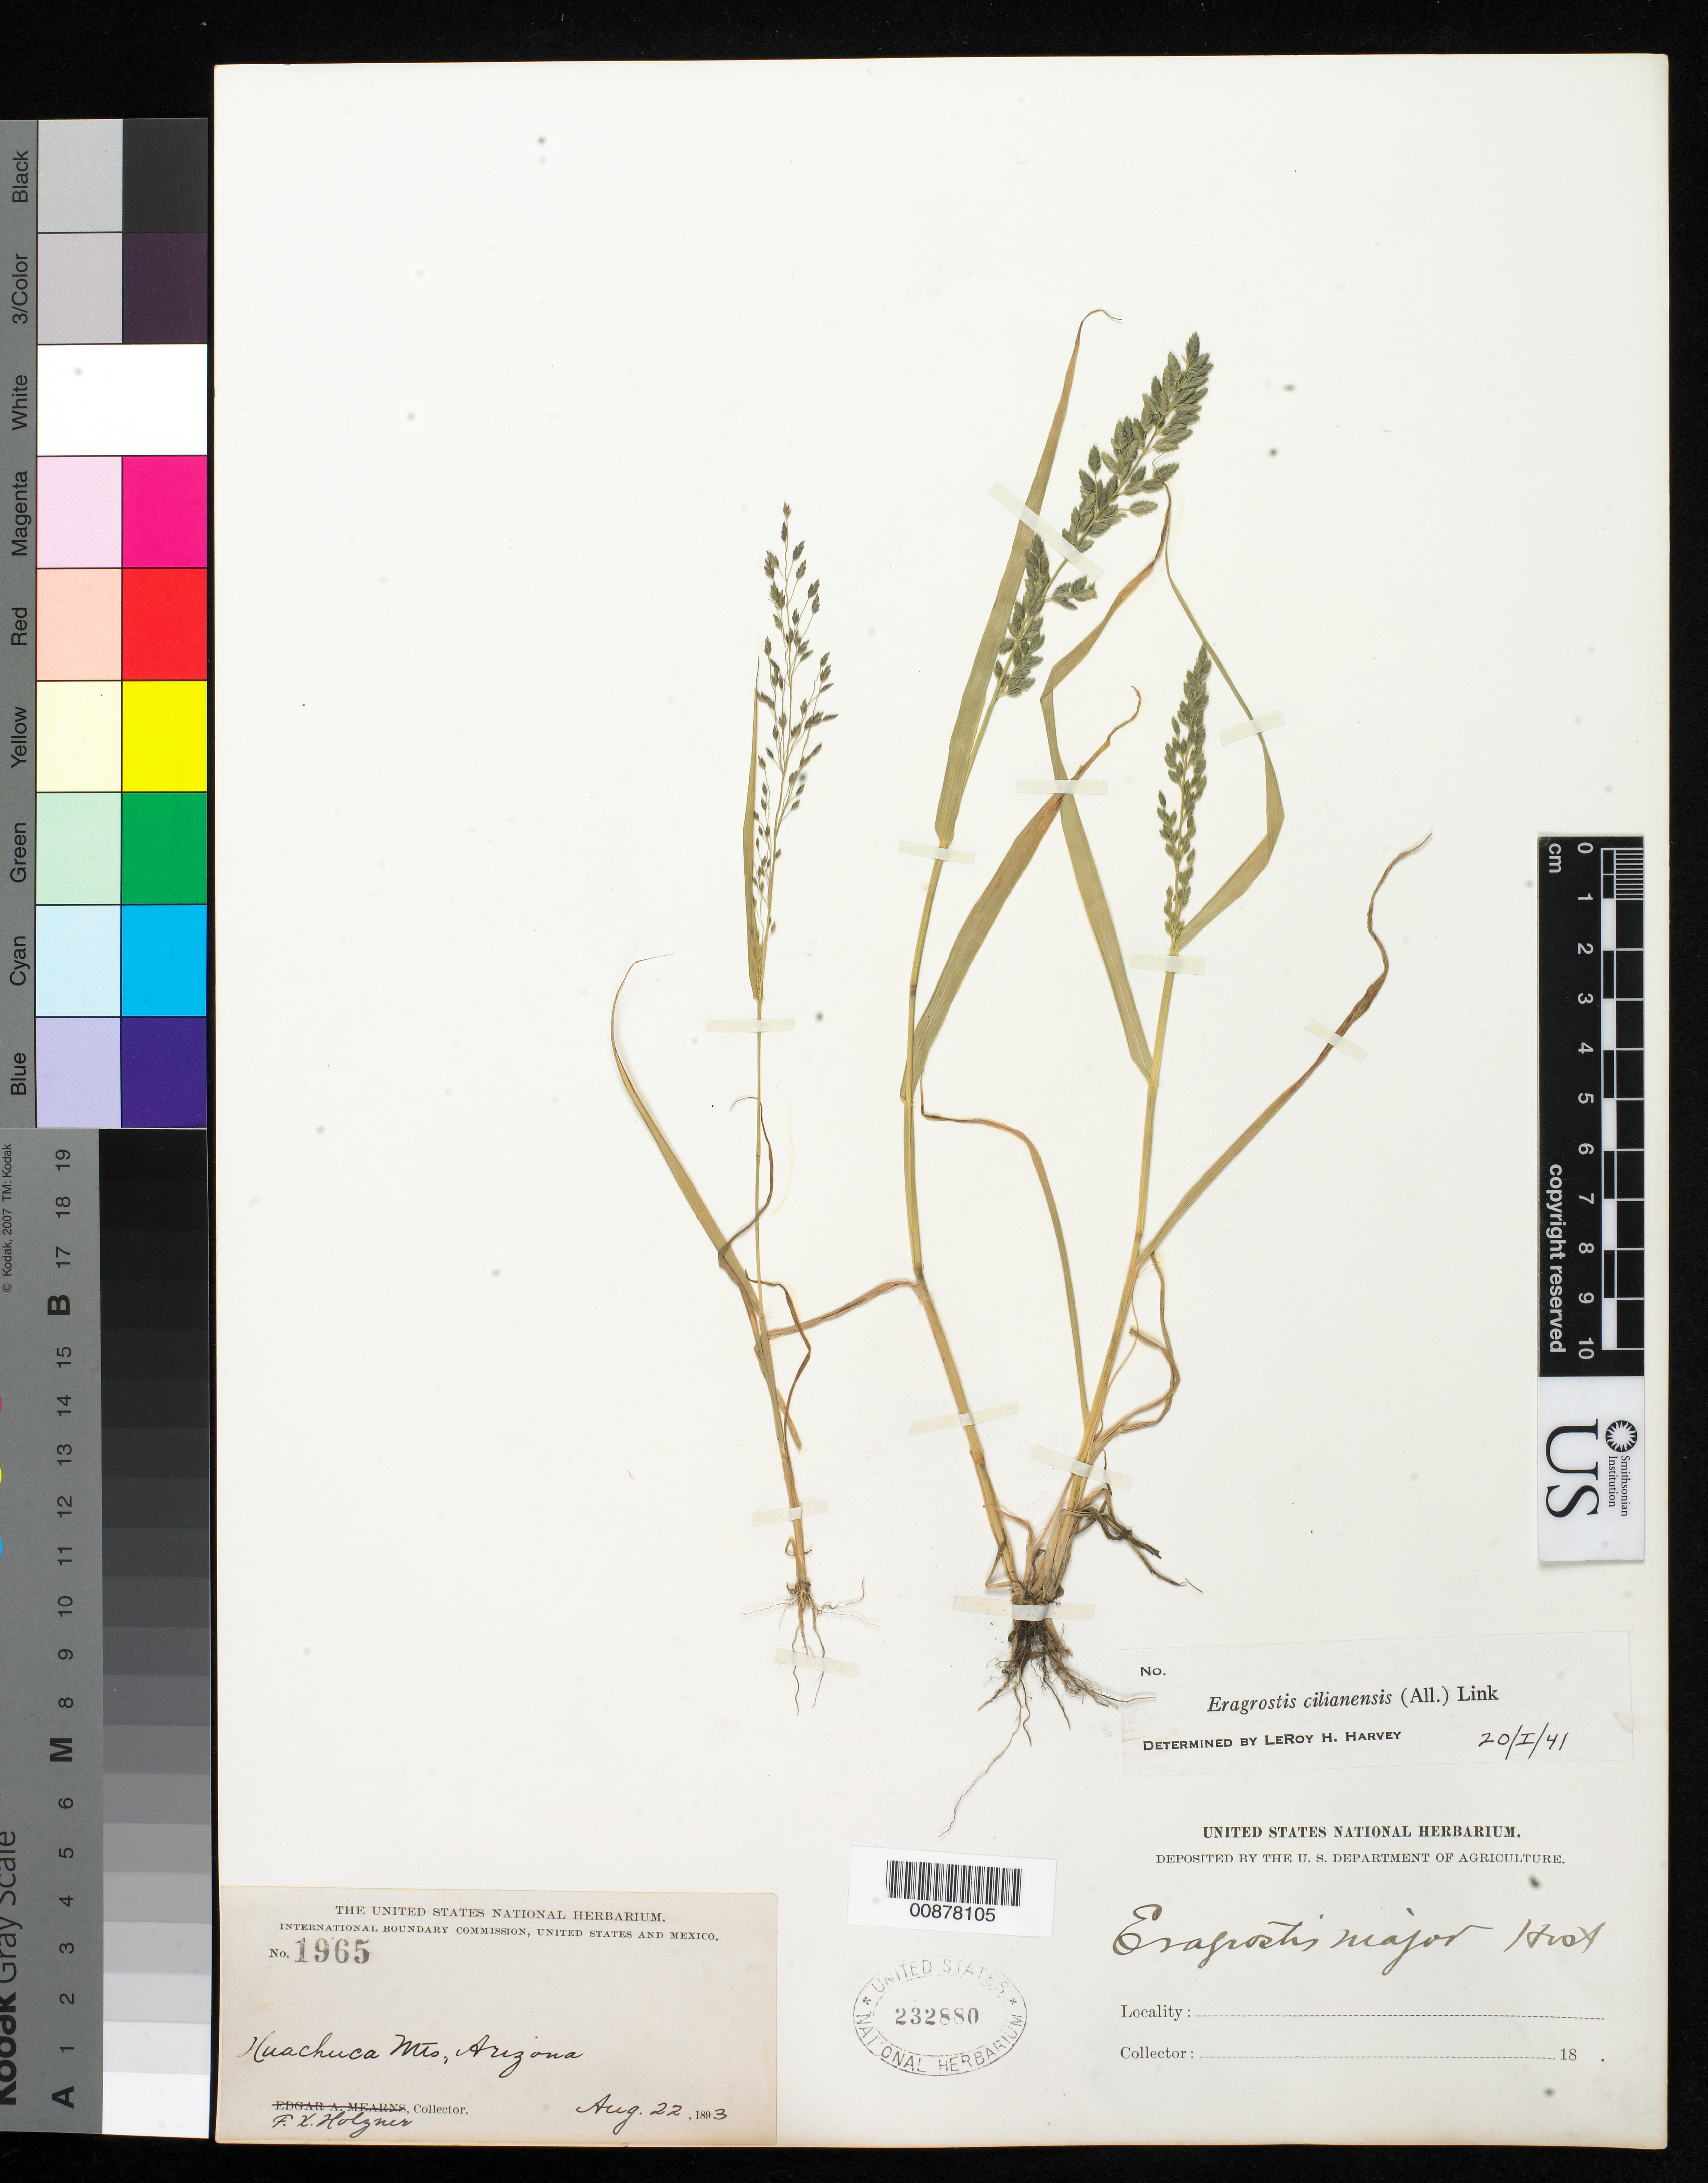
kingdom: Plantae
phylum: Tracheophyta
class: Liliopsida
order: Poales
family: Poaceae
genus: Eragrostis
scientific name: Eragrostis cilianensis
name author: (Bellardi) Vignolo ex Janch.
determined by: Harvey, L. H.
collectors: F. X. Holzner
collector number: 1965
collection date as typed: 22 Aug 1893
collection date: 1893-08-22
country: United States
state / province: Arizona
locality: Huachuca Mts.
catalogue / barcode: US 232880